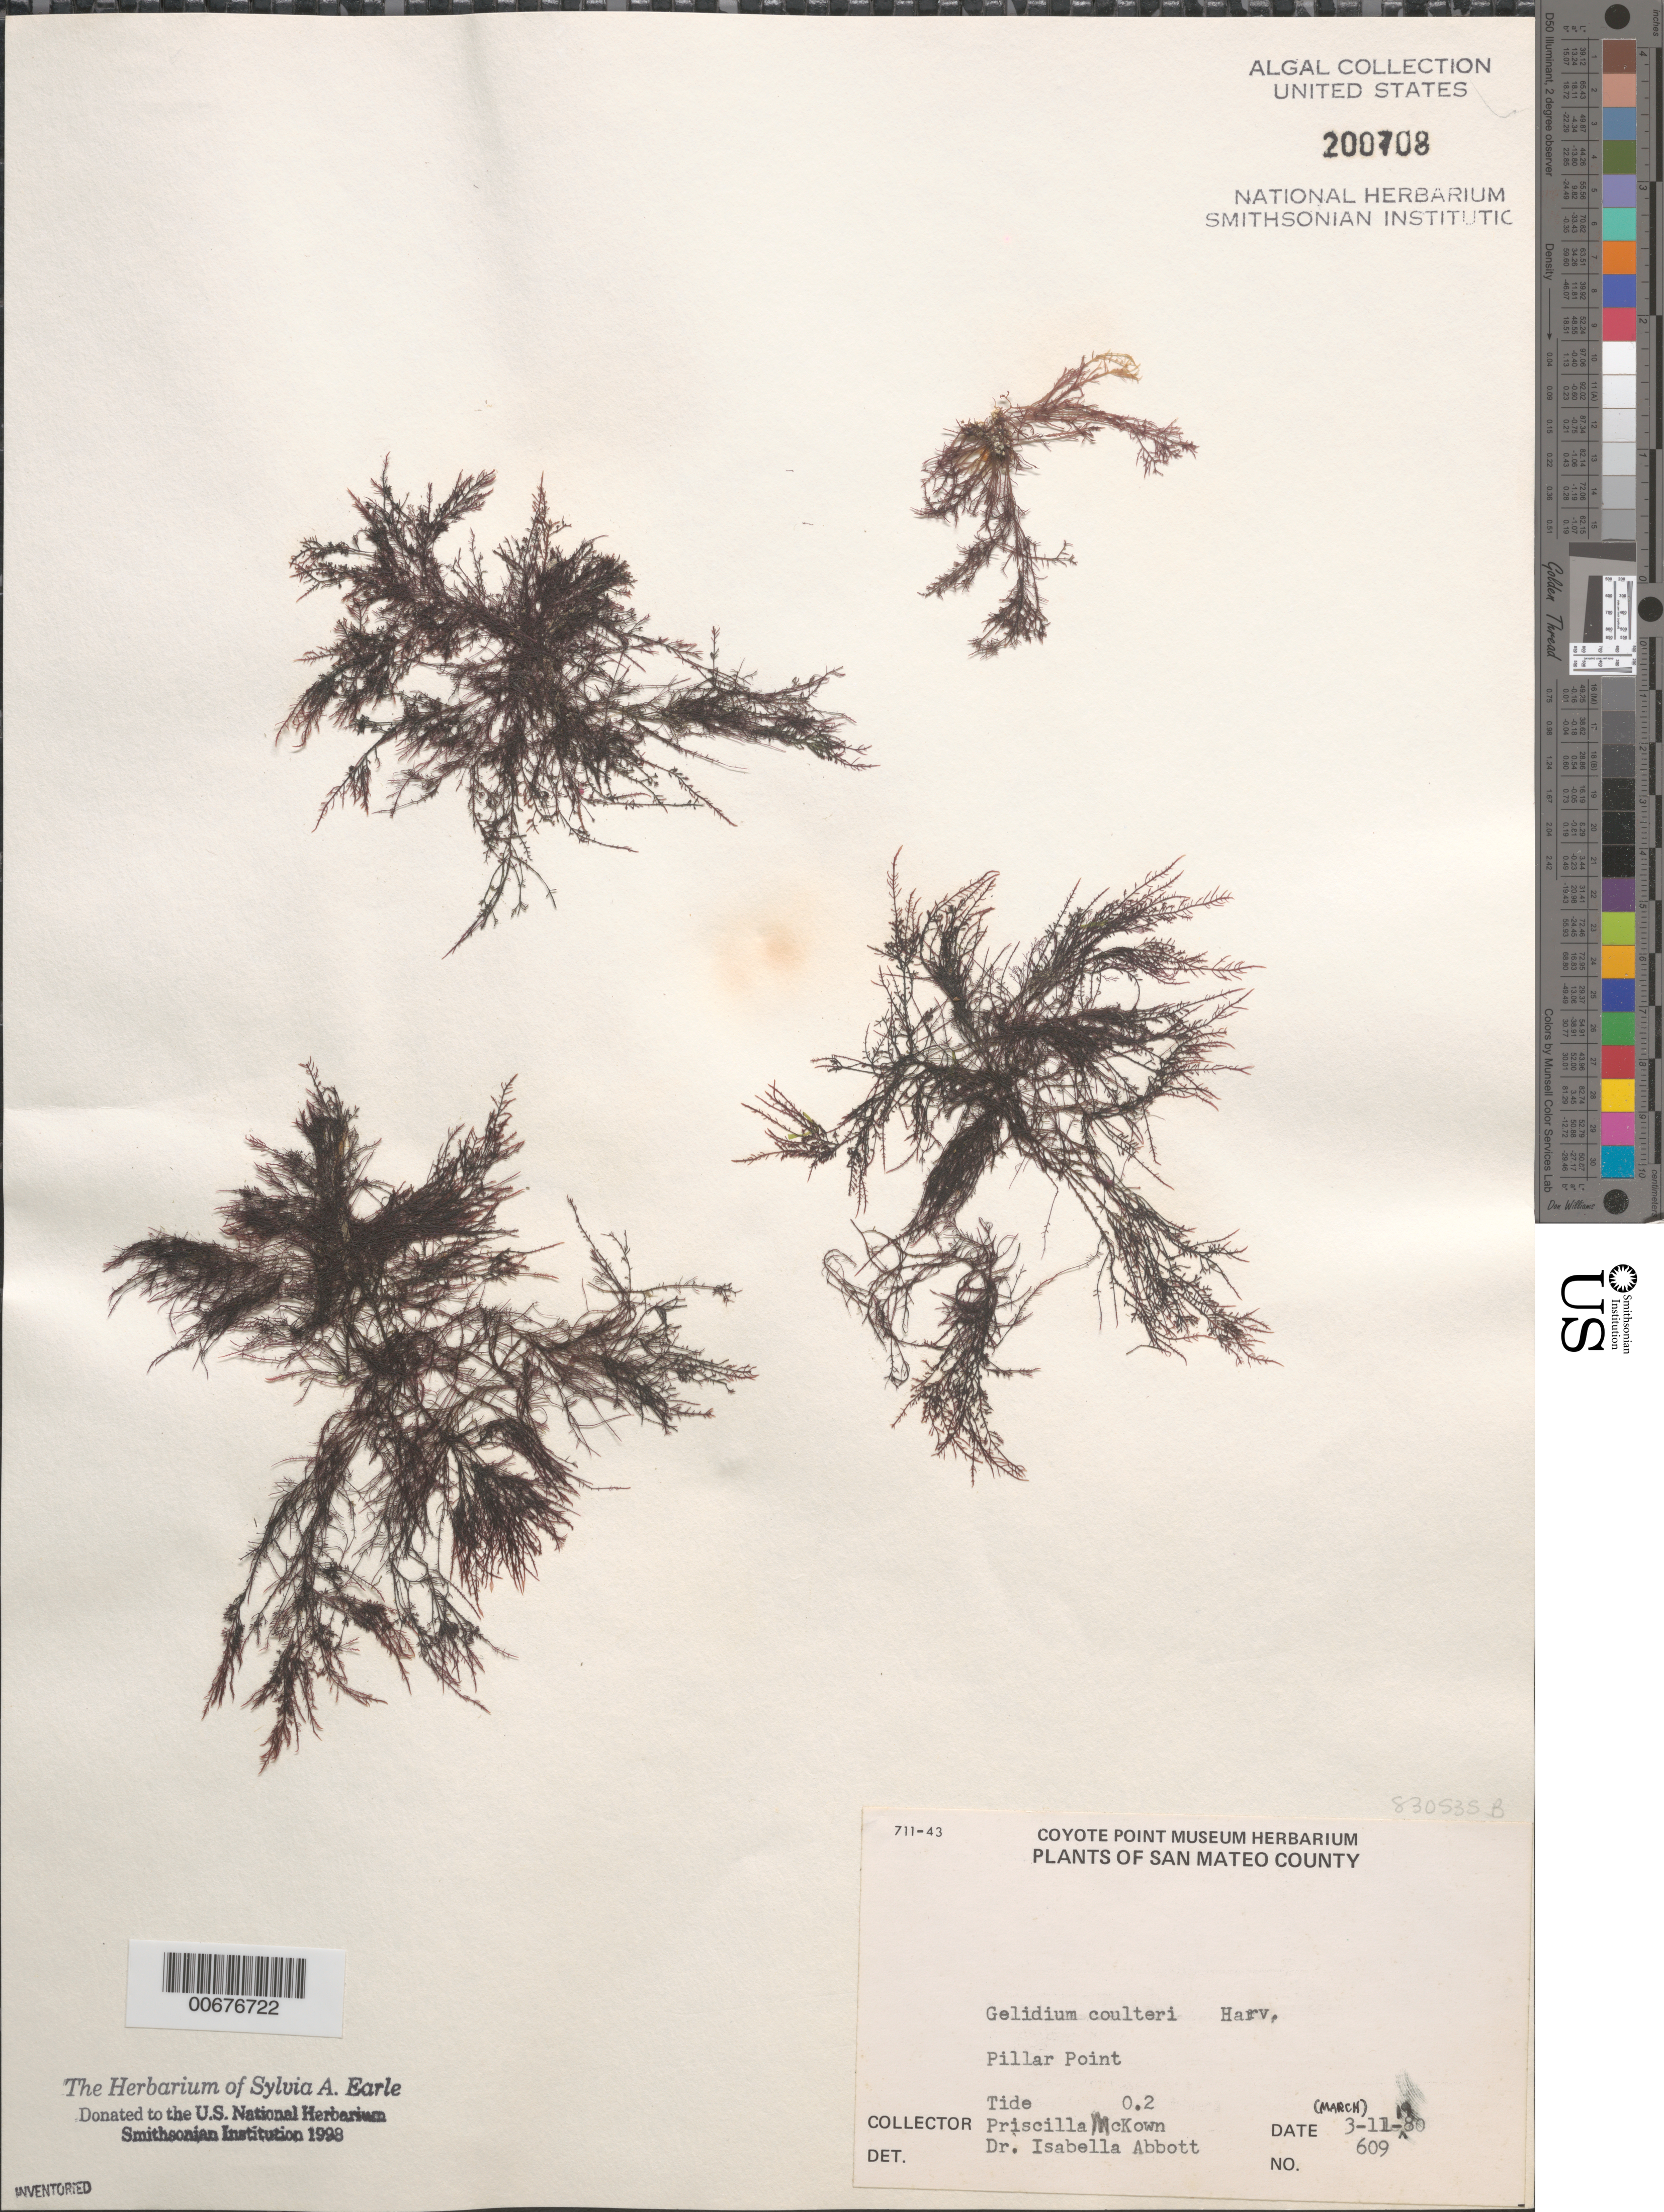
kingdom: Plantae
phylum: Rhodophyta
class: Florideophyceae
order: Gelidiales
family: Gelidiaceae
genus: Gelidium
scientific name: Gelidium coulteri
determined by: Abbott, Isabella A.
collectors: P. McKown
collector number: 609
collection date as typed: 11 Mar 1980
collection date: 1980-03-11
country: United States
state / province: California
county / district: San Mateo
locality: Pillar Point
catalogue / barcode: US 200708